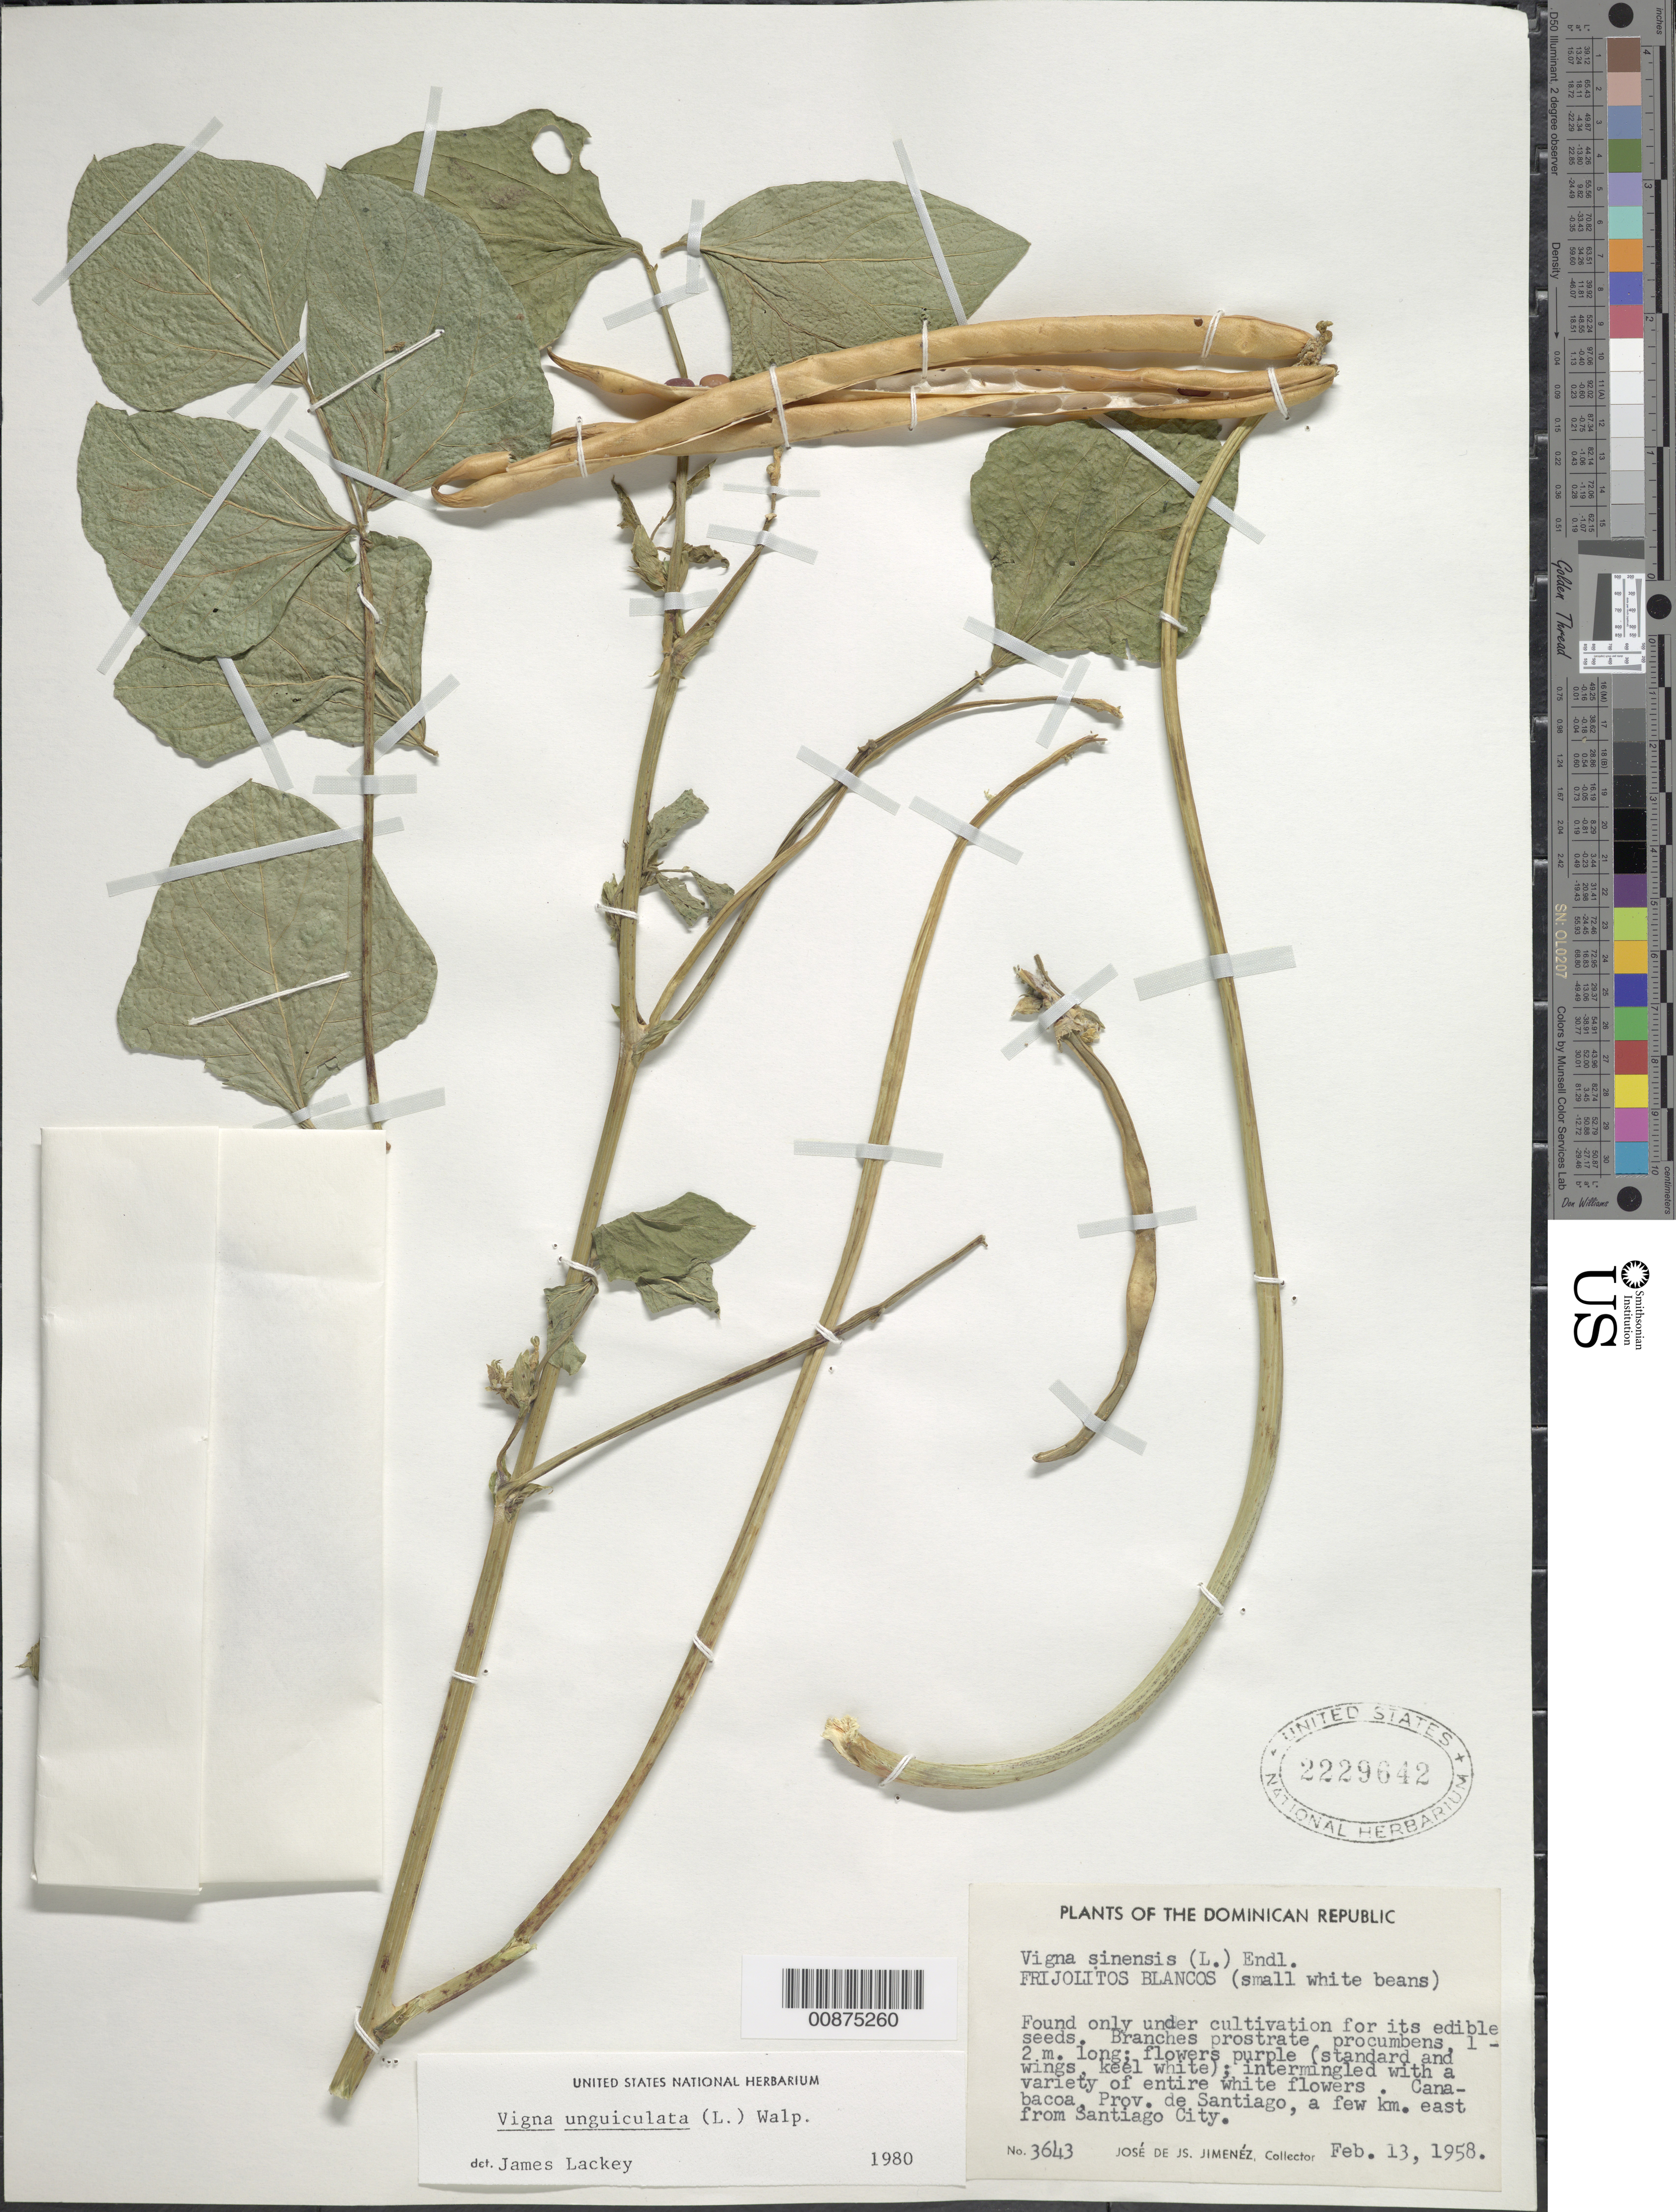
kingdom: Plantae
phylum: Tracheophyta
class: Magnoliopsida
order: Fabales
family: Fabaceae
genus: Vigna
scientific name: Vigna unguiculata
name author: (L.) Walp.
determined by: Lackey, J.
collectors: J. J. Jiménez Almonte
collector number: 3643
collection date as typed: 13 Feb 1958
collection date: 1958-02-13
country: Dominican Republic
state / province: Santiago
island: Hispaniola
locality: Canabacoa, a few km. east from Santiago City.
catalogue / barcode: US 2229642